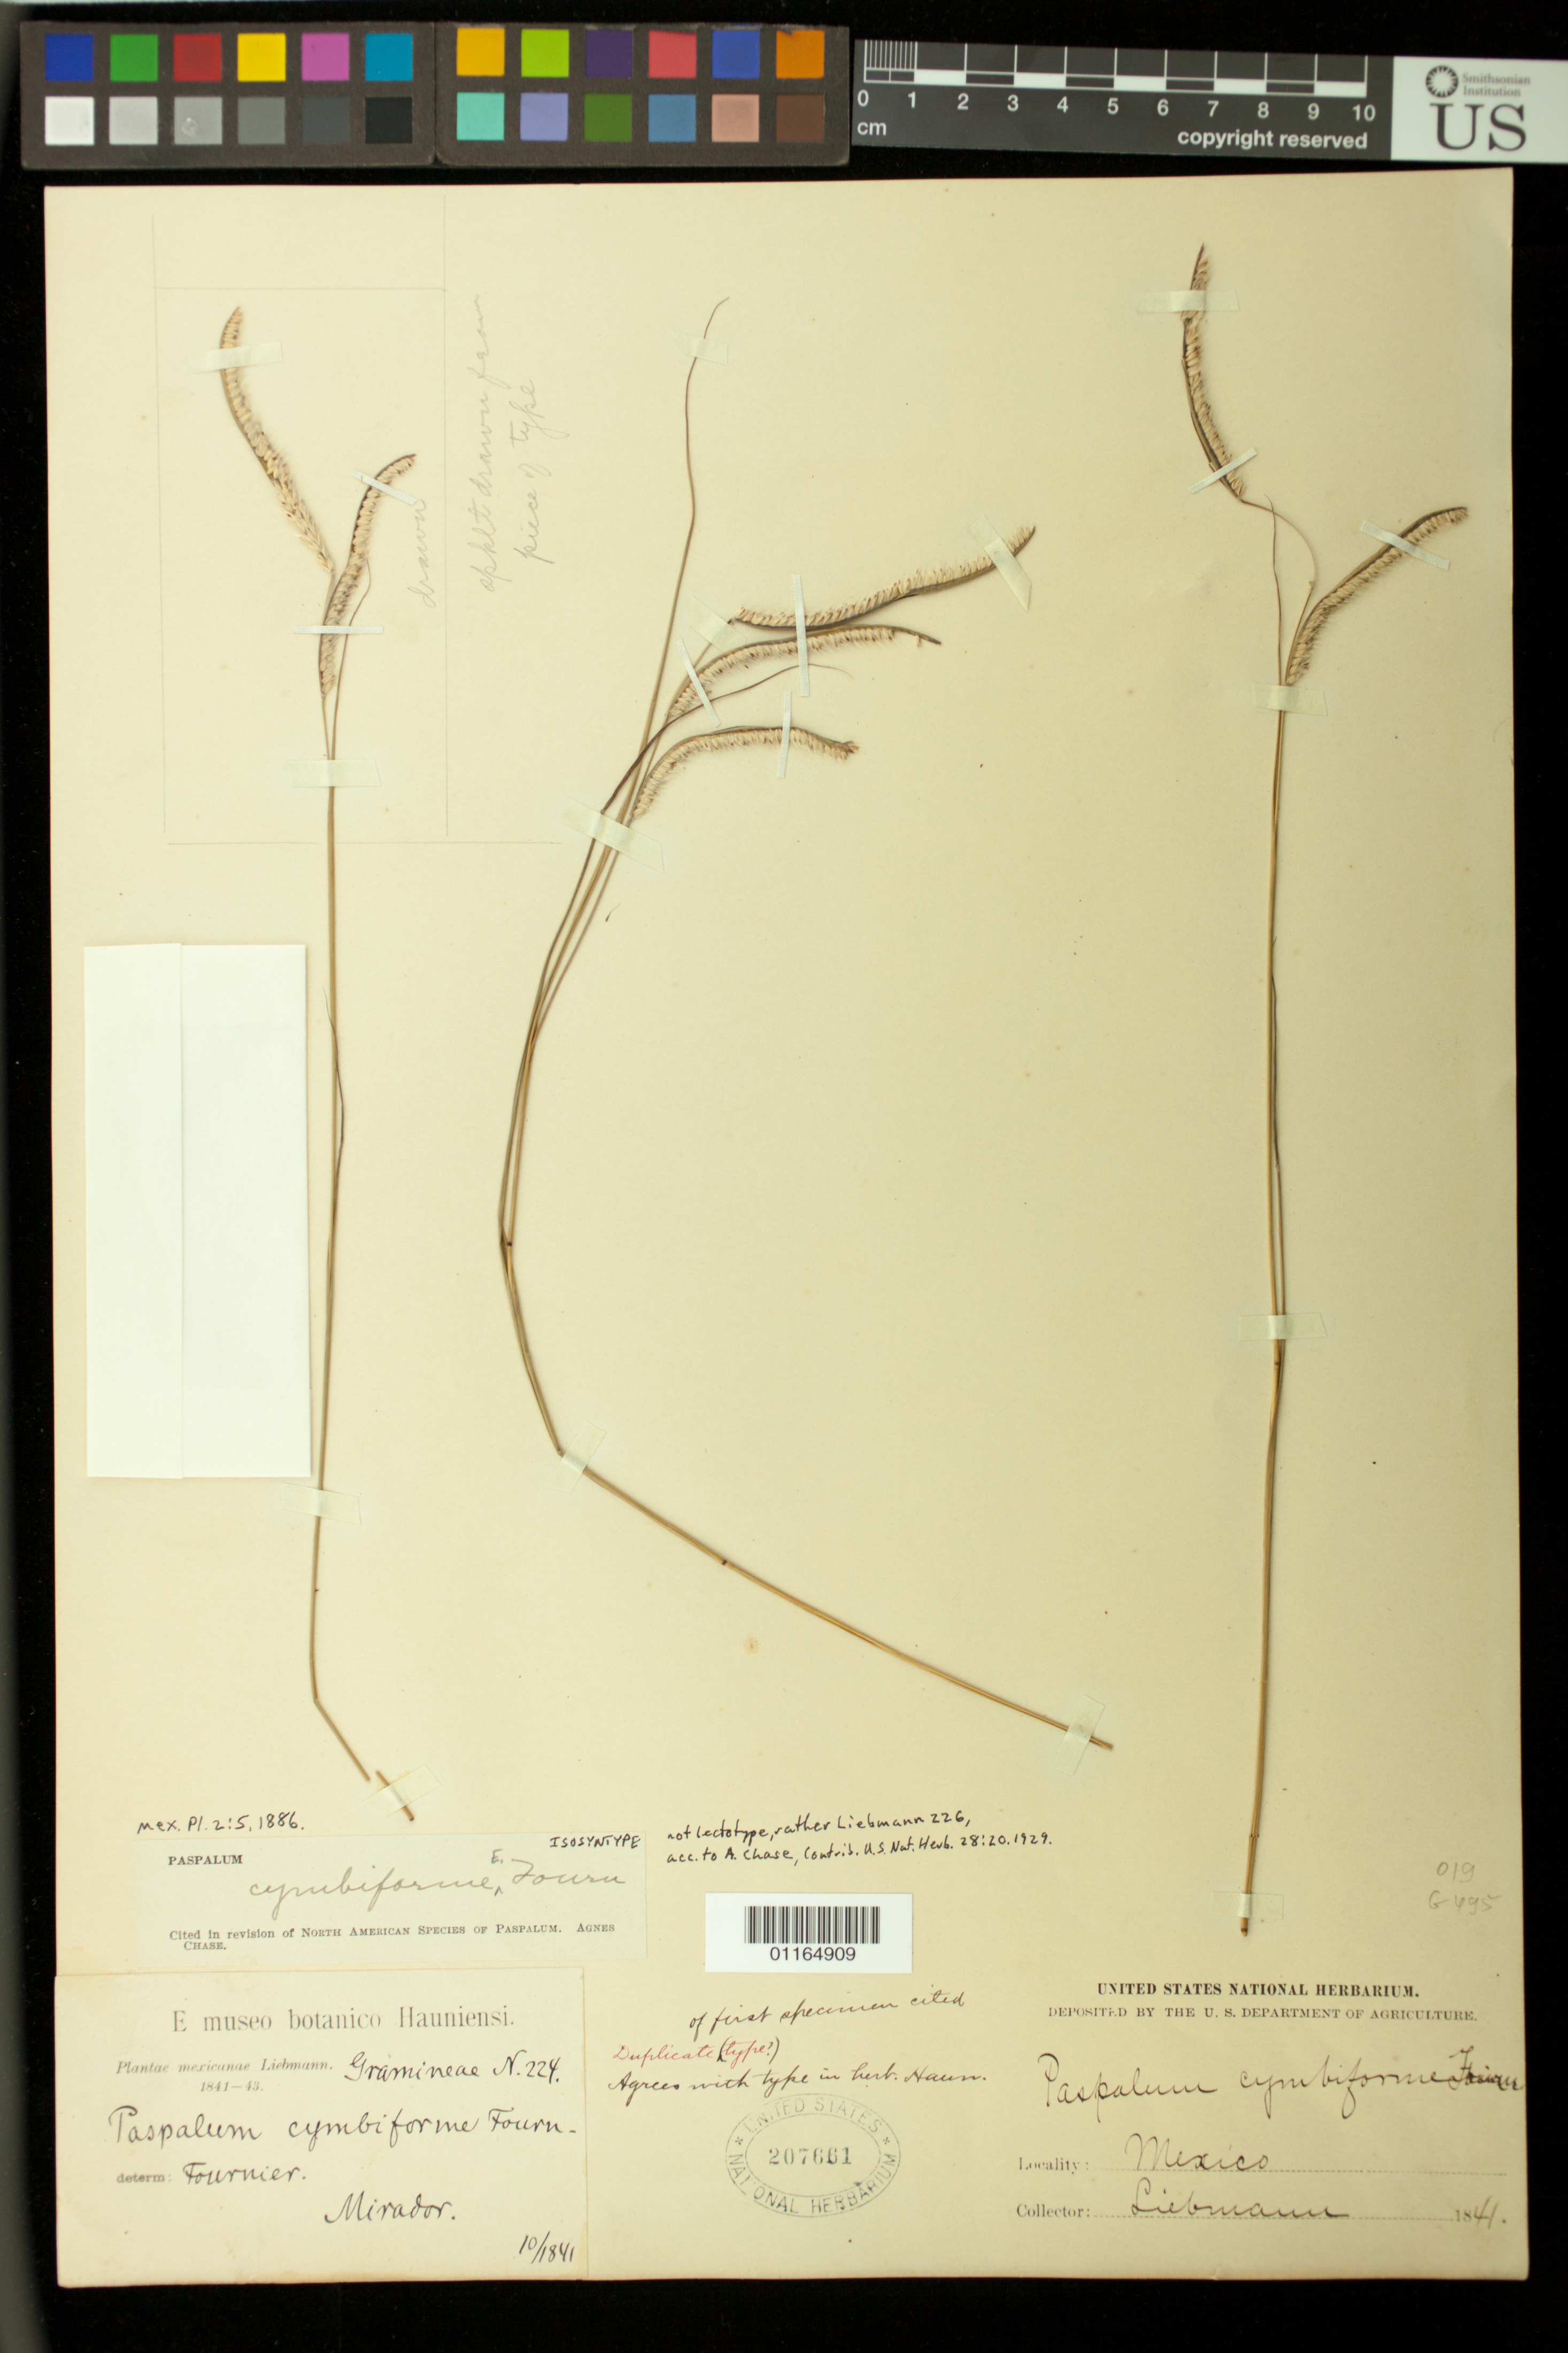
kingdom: Plantae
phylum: Tracheophyta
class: Liliopsida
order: Poales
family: Poaceae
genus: Paspalum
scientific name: Paspalum cymbiforme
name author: E. Fourn.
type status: Isosyntype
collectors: F. Leibmann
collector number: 224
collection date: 1841-10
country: Mexico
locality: Mirador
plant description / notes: Fragmentary material of type specimen ex herb. Haun.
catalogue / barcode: US 207661